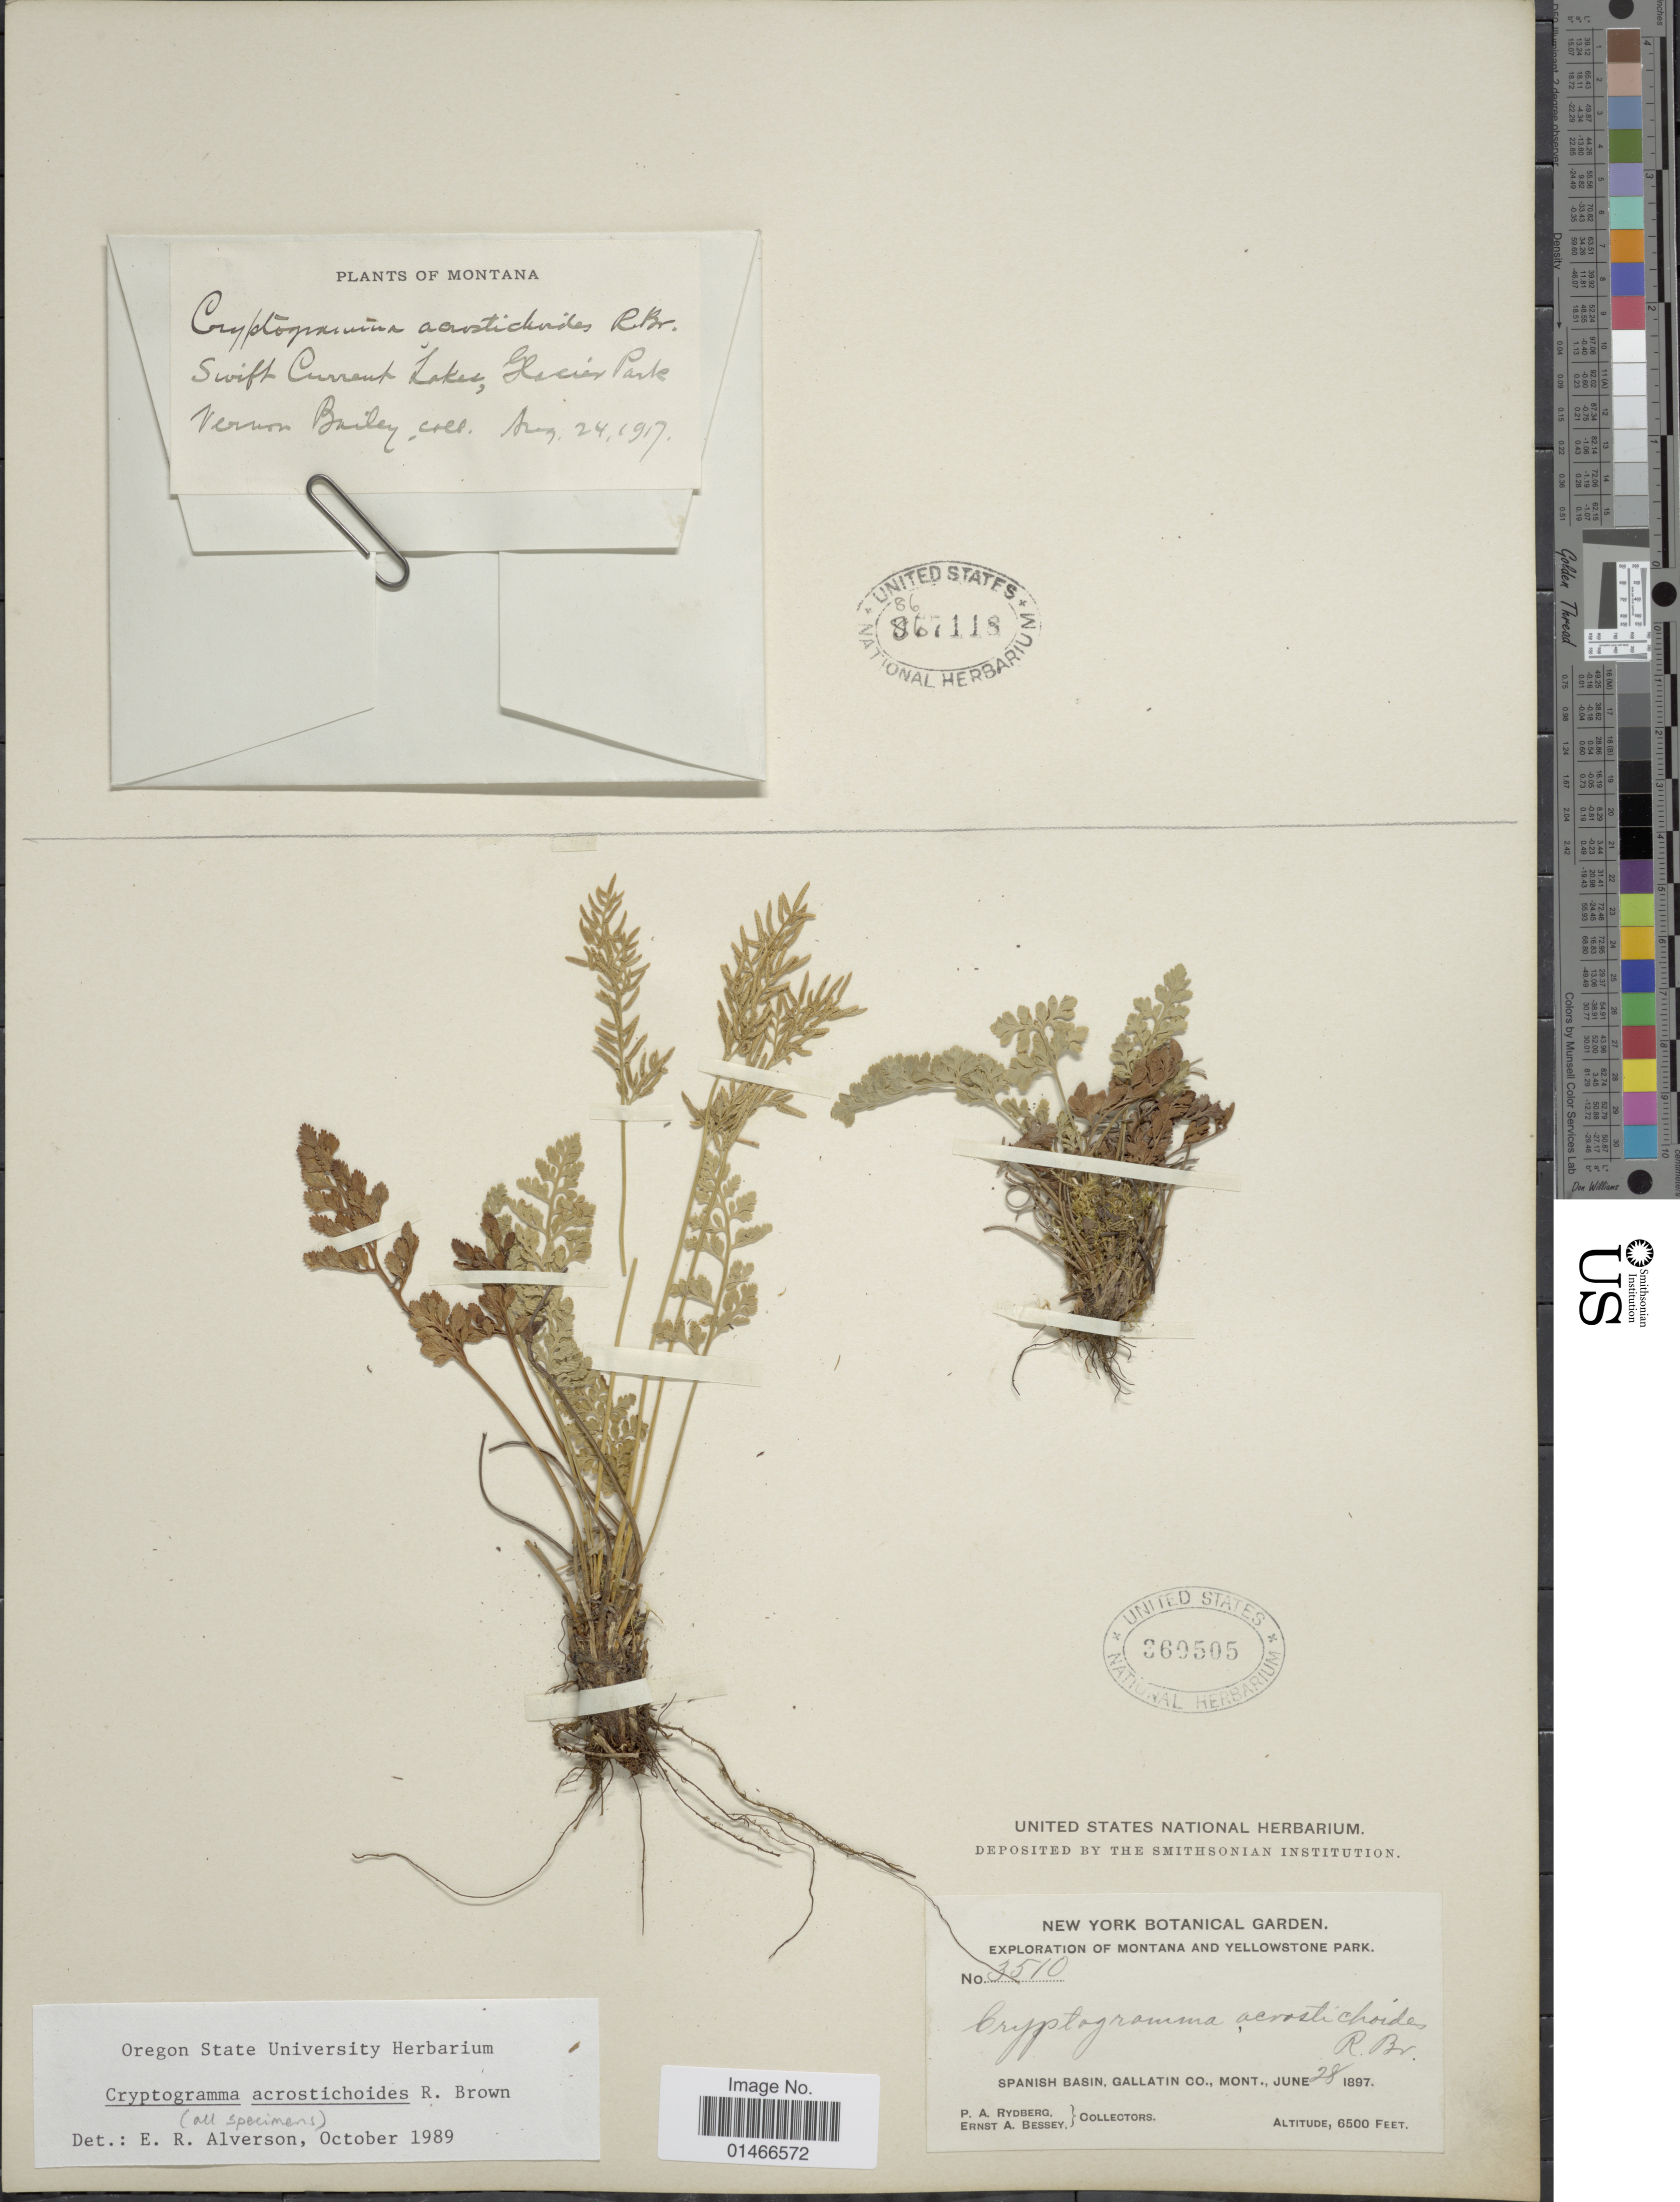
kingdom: Plantae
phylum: Tracheophyta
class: Polypodiopsida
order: Polypodiales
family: Pteridaceae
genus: Cryptogramma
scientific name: Cryptogramma acrostichoides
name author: R. Br.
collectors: P. A. Rydberg & E. A. Bessey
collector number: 3510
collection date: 1897-06-28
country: United States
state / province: Montana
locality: Spanish Basin, Gallatin Co., Mont.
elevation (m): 1981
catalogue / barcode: US 369505